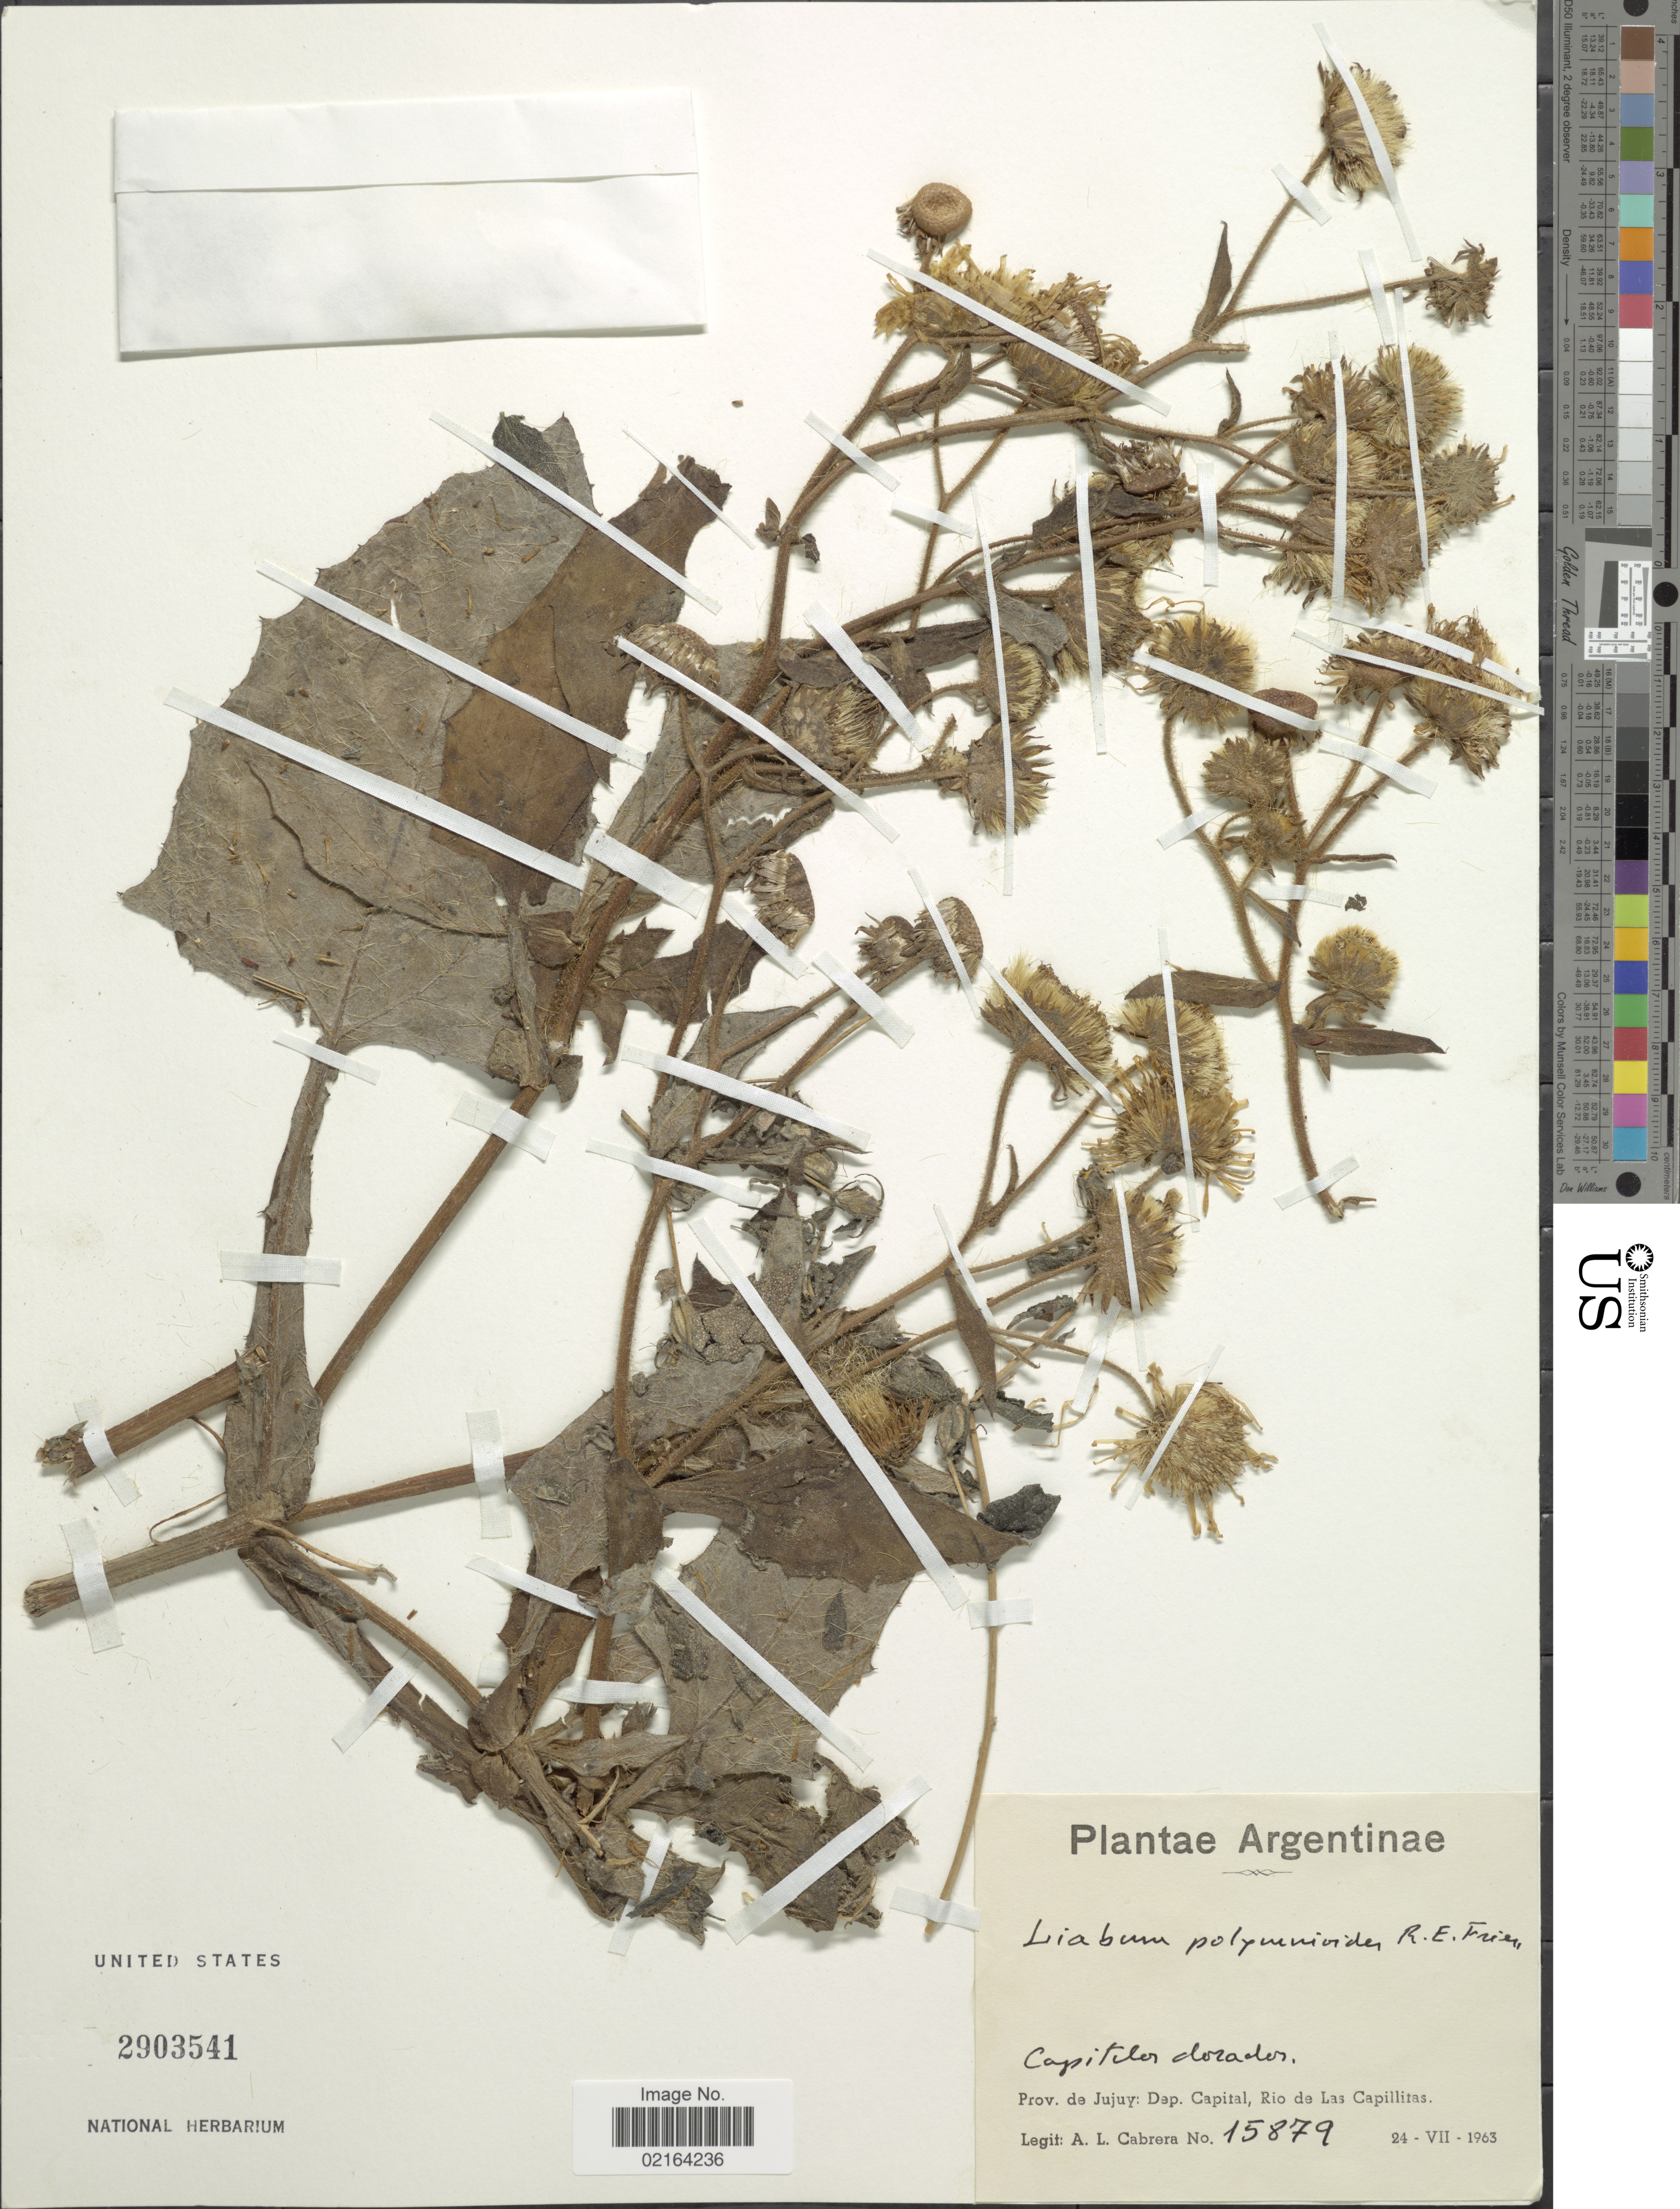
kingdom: Plantae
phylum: Tracheophyta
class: Magnoliopsida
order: Asterales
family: Asteraceae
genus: Microliabum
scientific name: Microliabum polymnioides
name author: (R.E. Fr.) H. Rob.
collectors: A. L. Cabrera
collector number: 15879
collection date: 1963-07-24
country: Argentina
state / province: Jujuy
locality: Prov. de Jujuy: Dep. Capital, Rio de Las Capillitas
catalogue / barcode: US 2903541